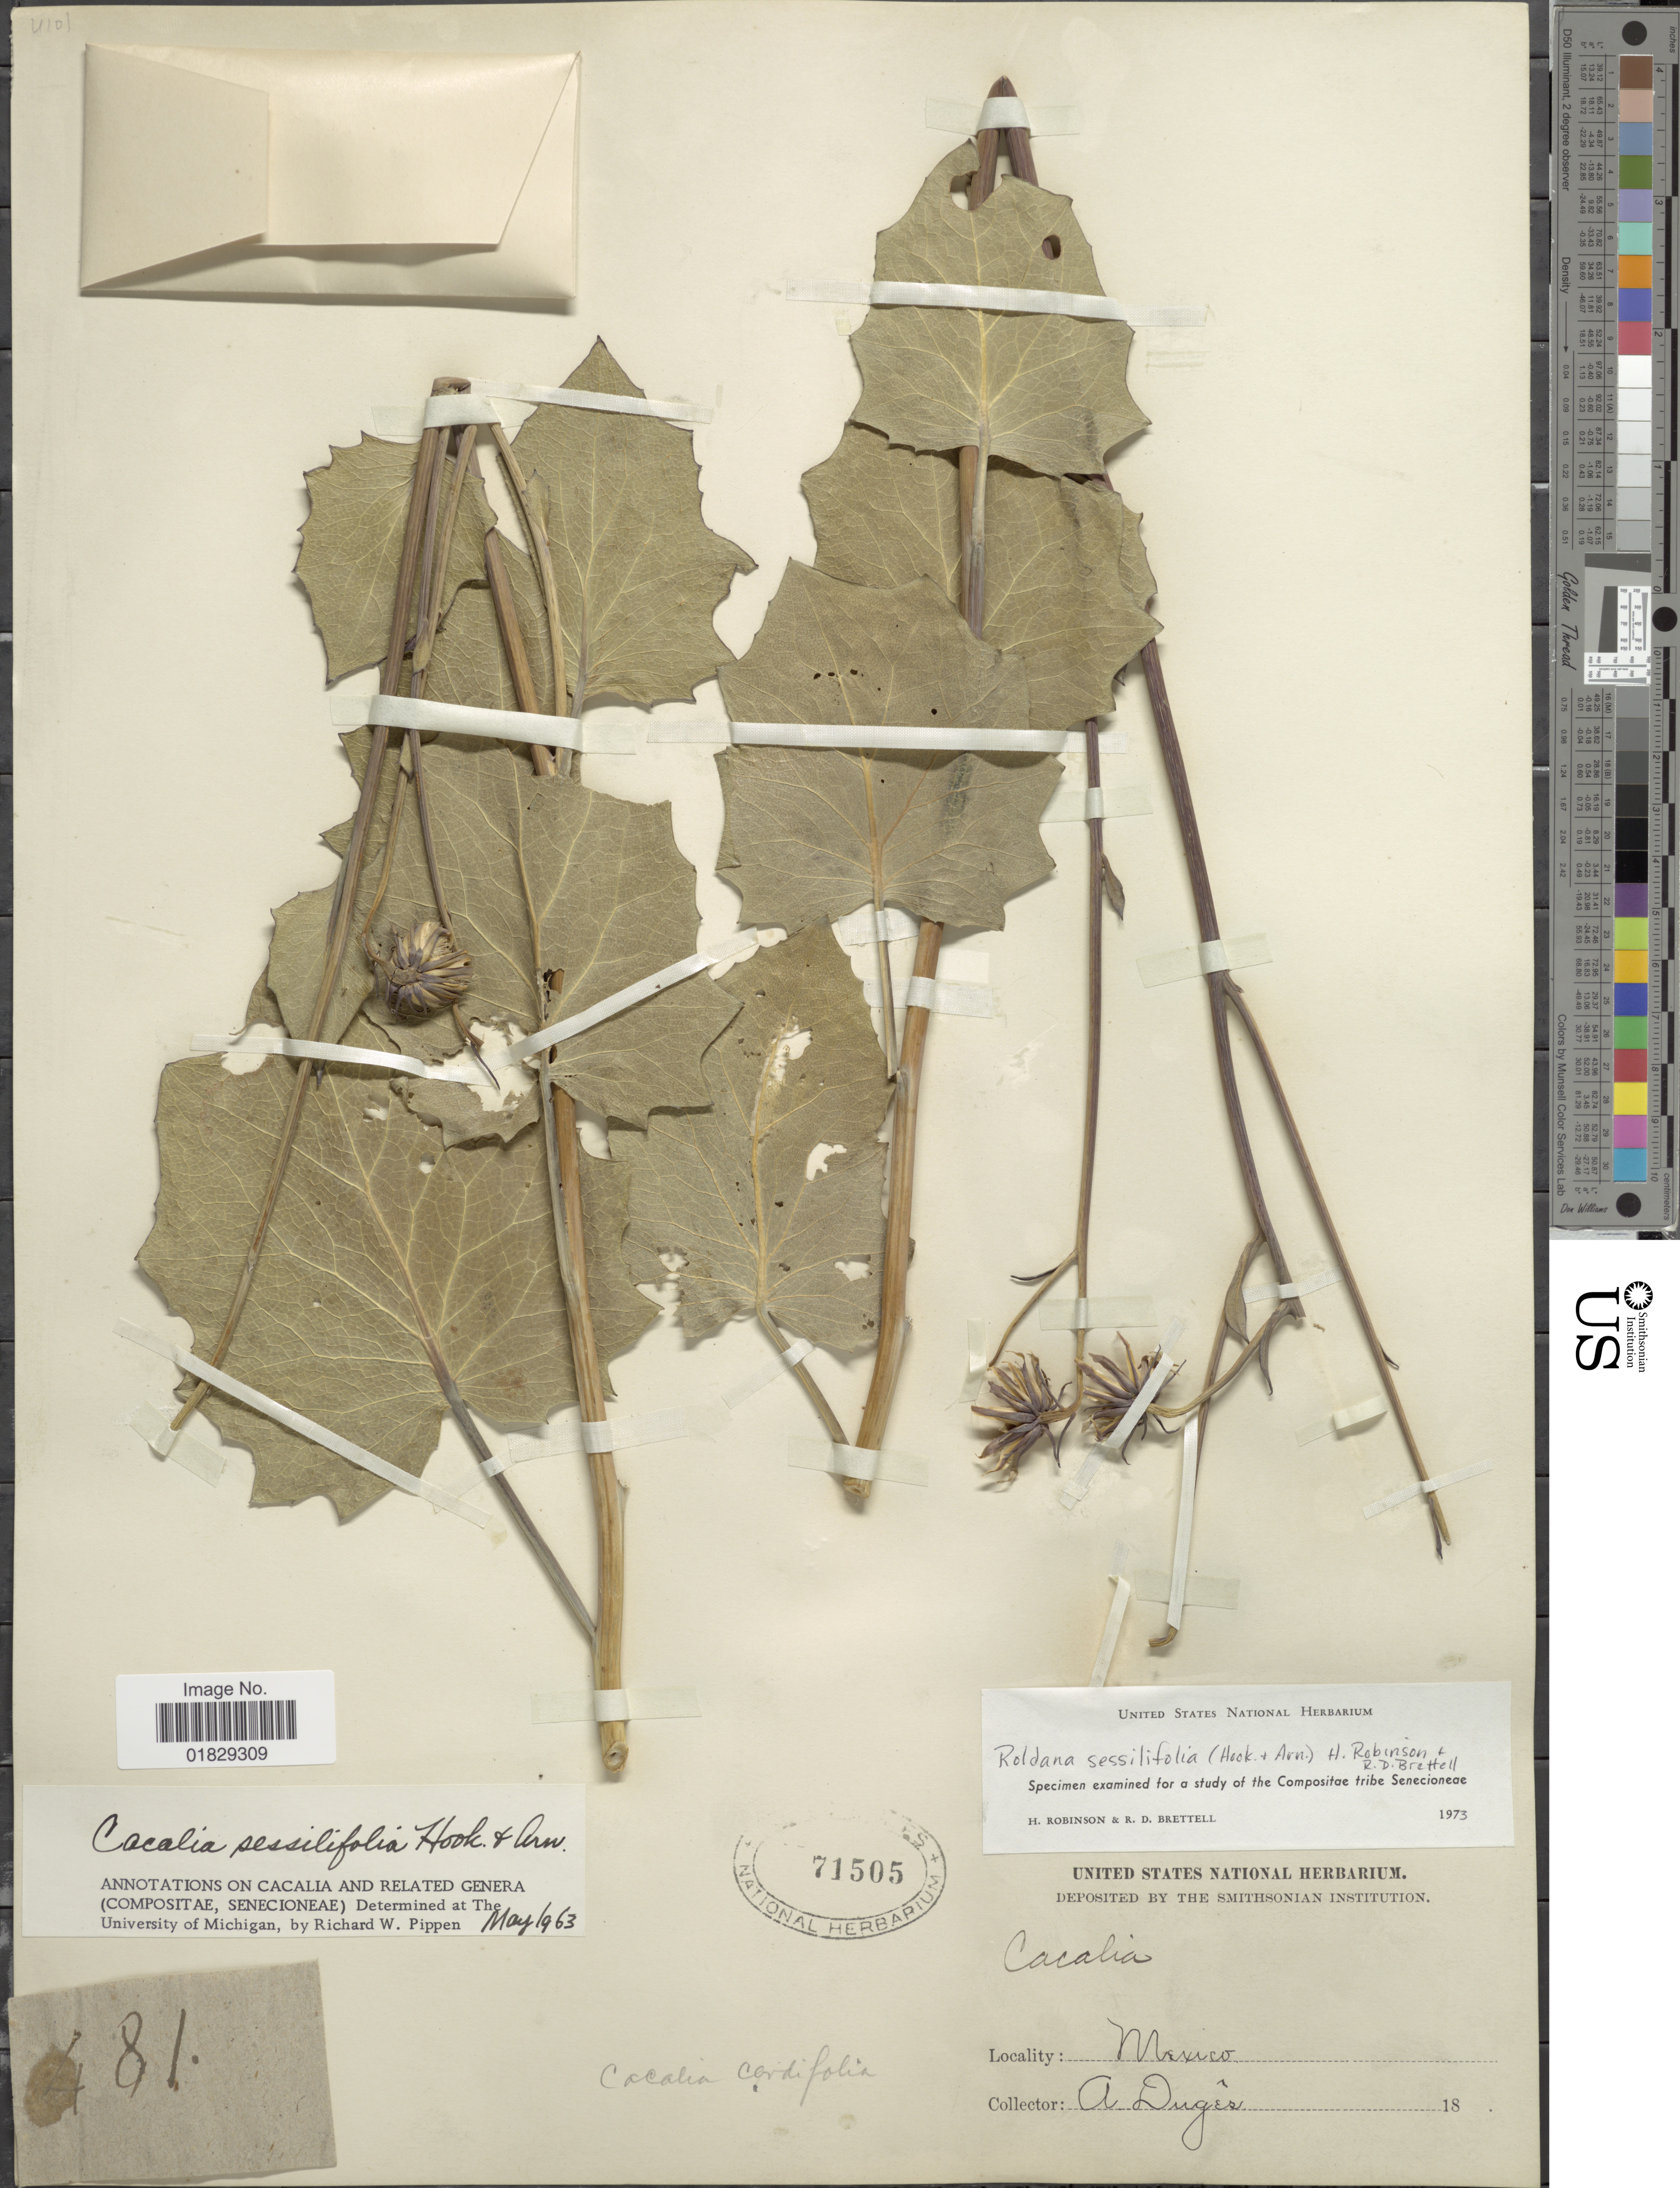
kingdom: Plantae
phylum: Tracheophyta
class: Magnoliopsida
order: Asterales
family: Asteraceae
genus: Roldana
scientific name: Roldana sessilifolia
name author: (Hook.) H. Rob. & Brettell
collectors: A. Dugès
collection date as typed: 18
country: Mexico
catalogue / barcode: US 71505